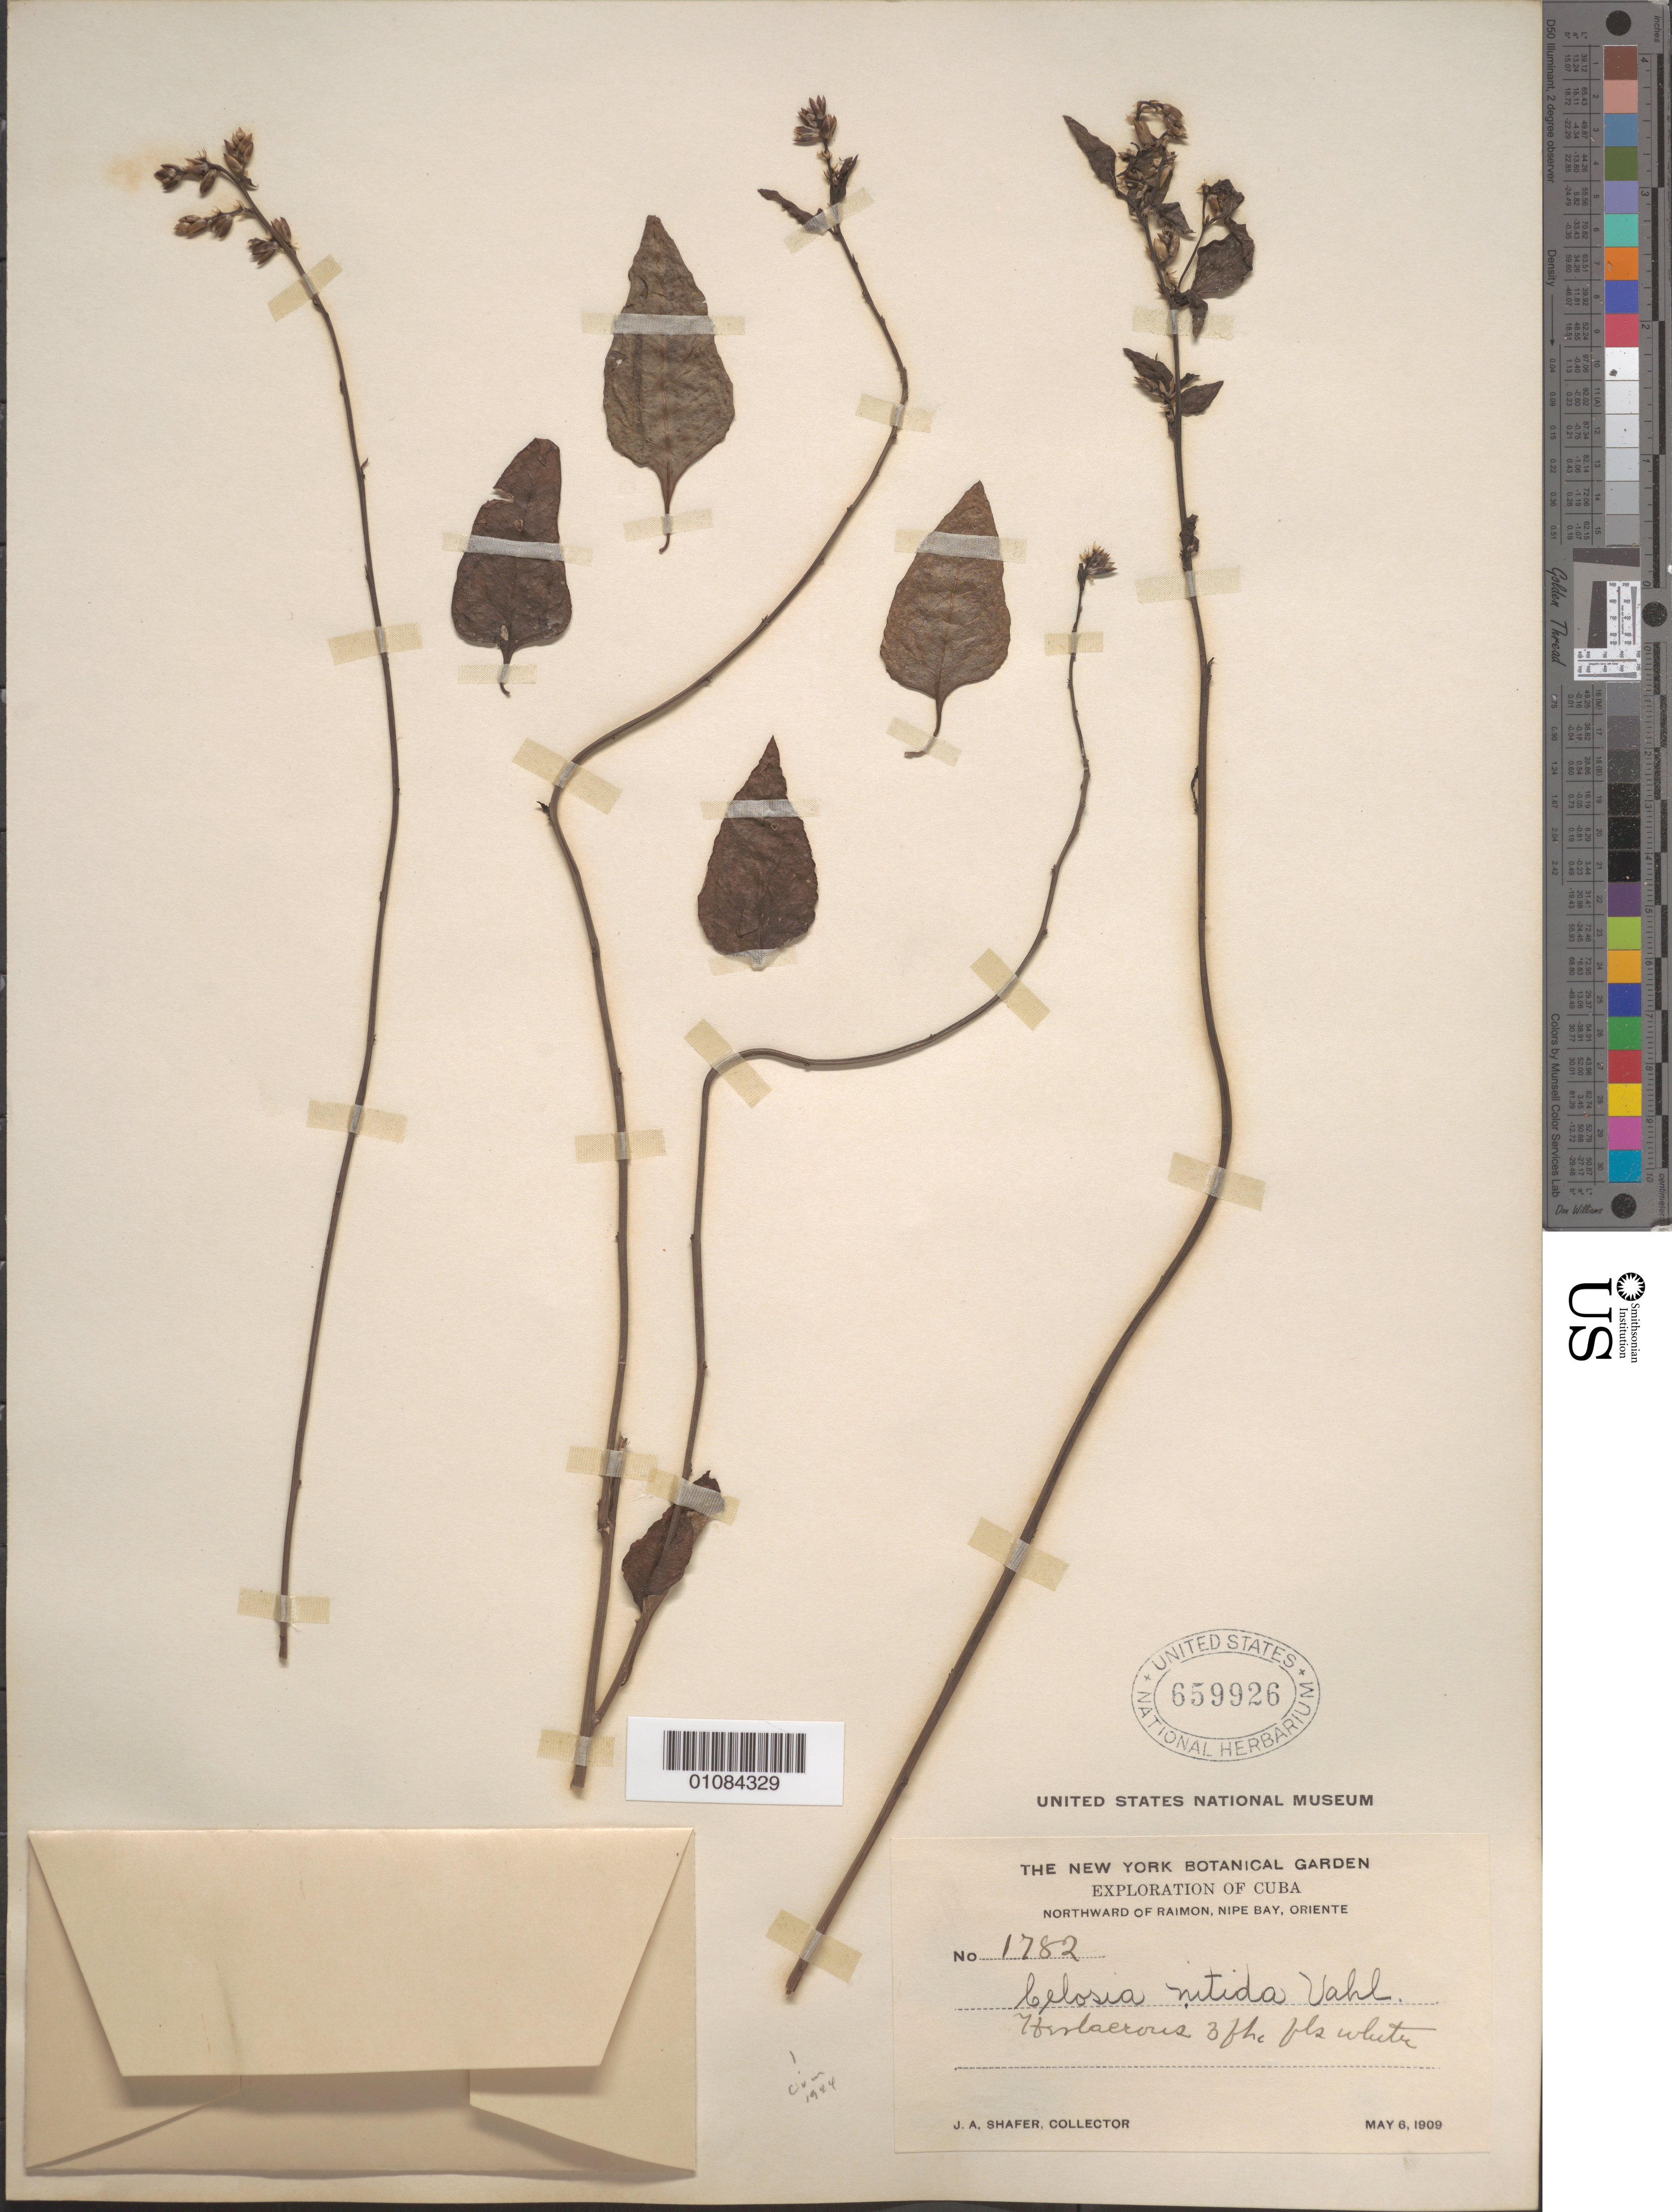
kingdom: Plantae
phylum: Tracheophyta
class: Magnoliopsida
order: Caryophyllales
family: Amaranthaceae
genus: Celosia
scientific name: Celosia nitida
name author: Vahl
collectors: J. A. Shafer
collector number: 1782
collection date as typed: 06 May 1909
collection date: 1909-05-06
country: Cuba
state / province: Holguín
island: Cuba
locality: Oriente, Nipe Bay, N of Raimon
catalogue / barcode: US 659926